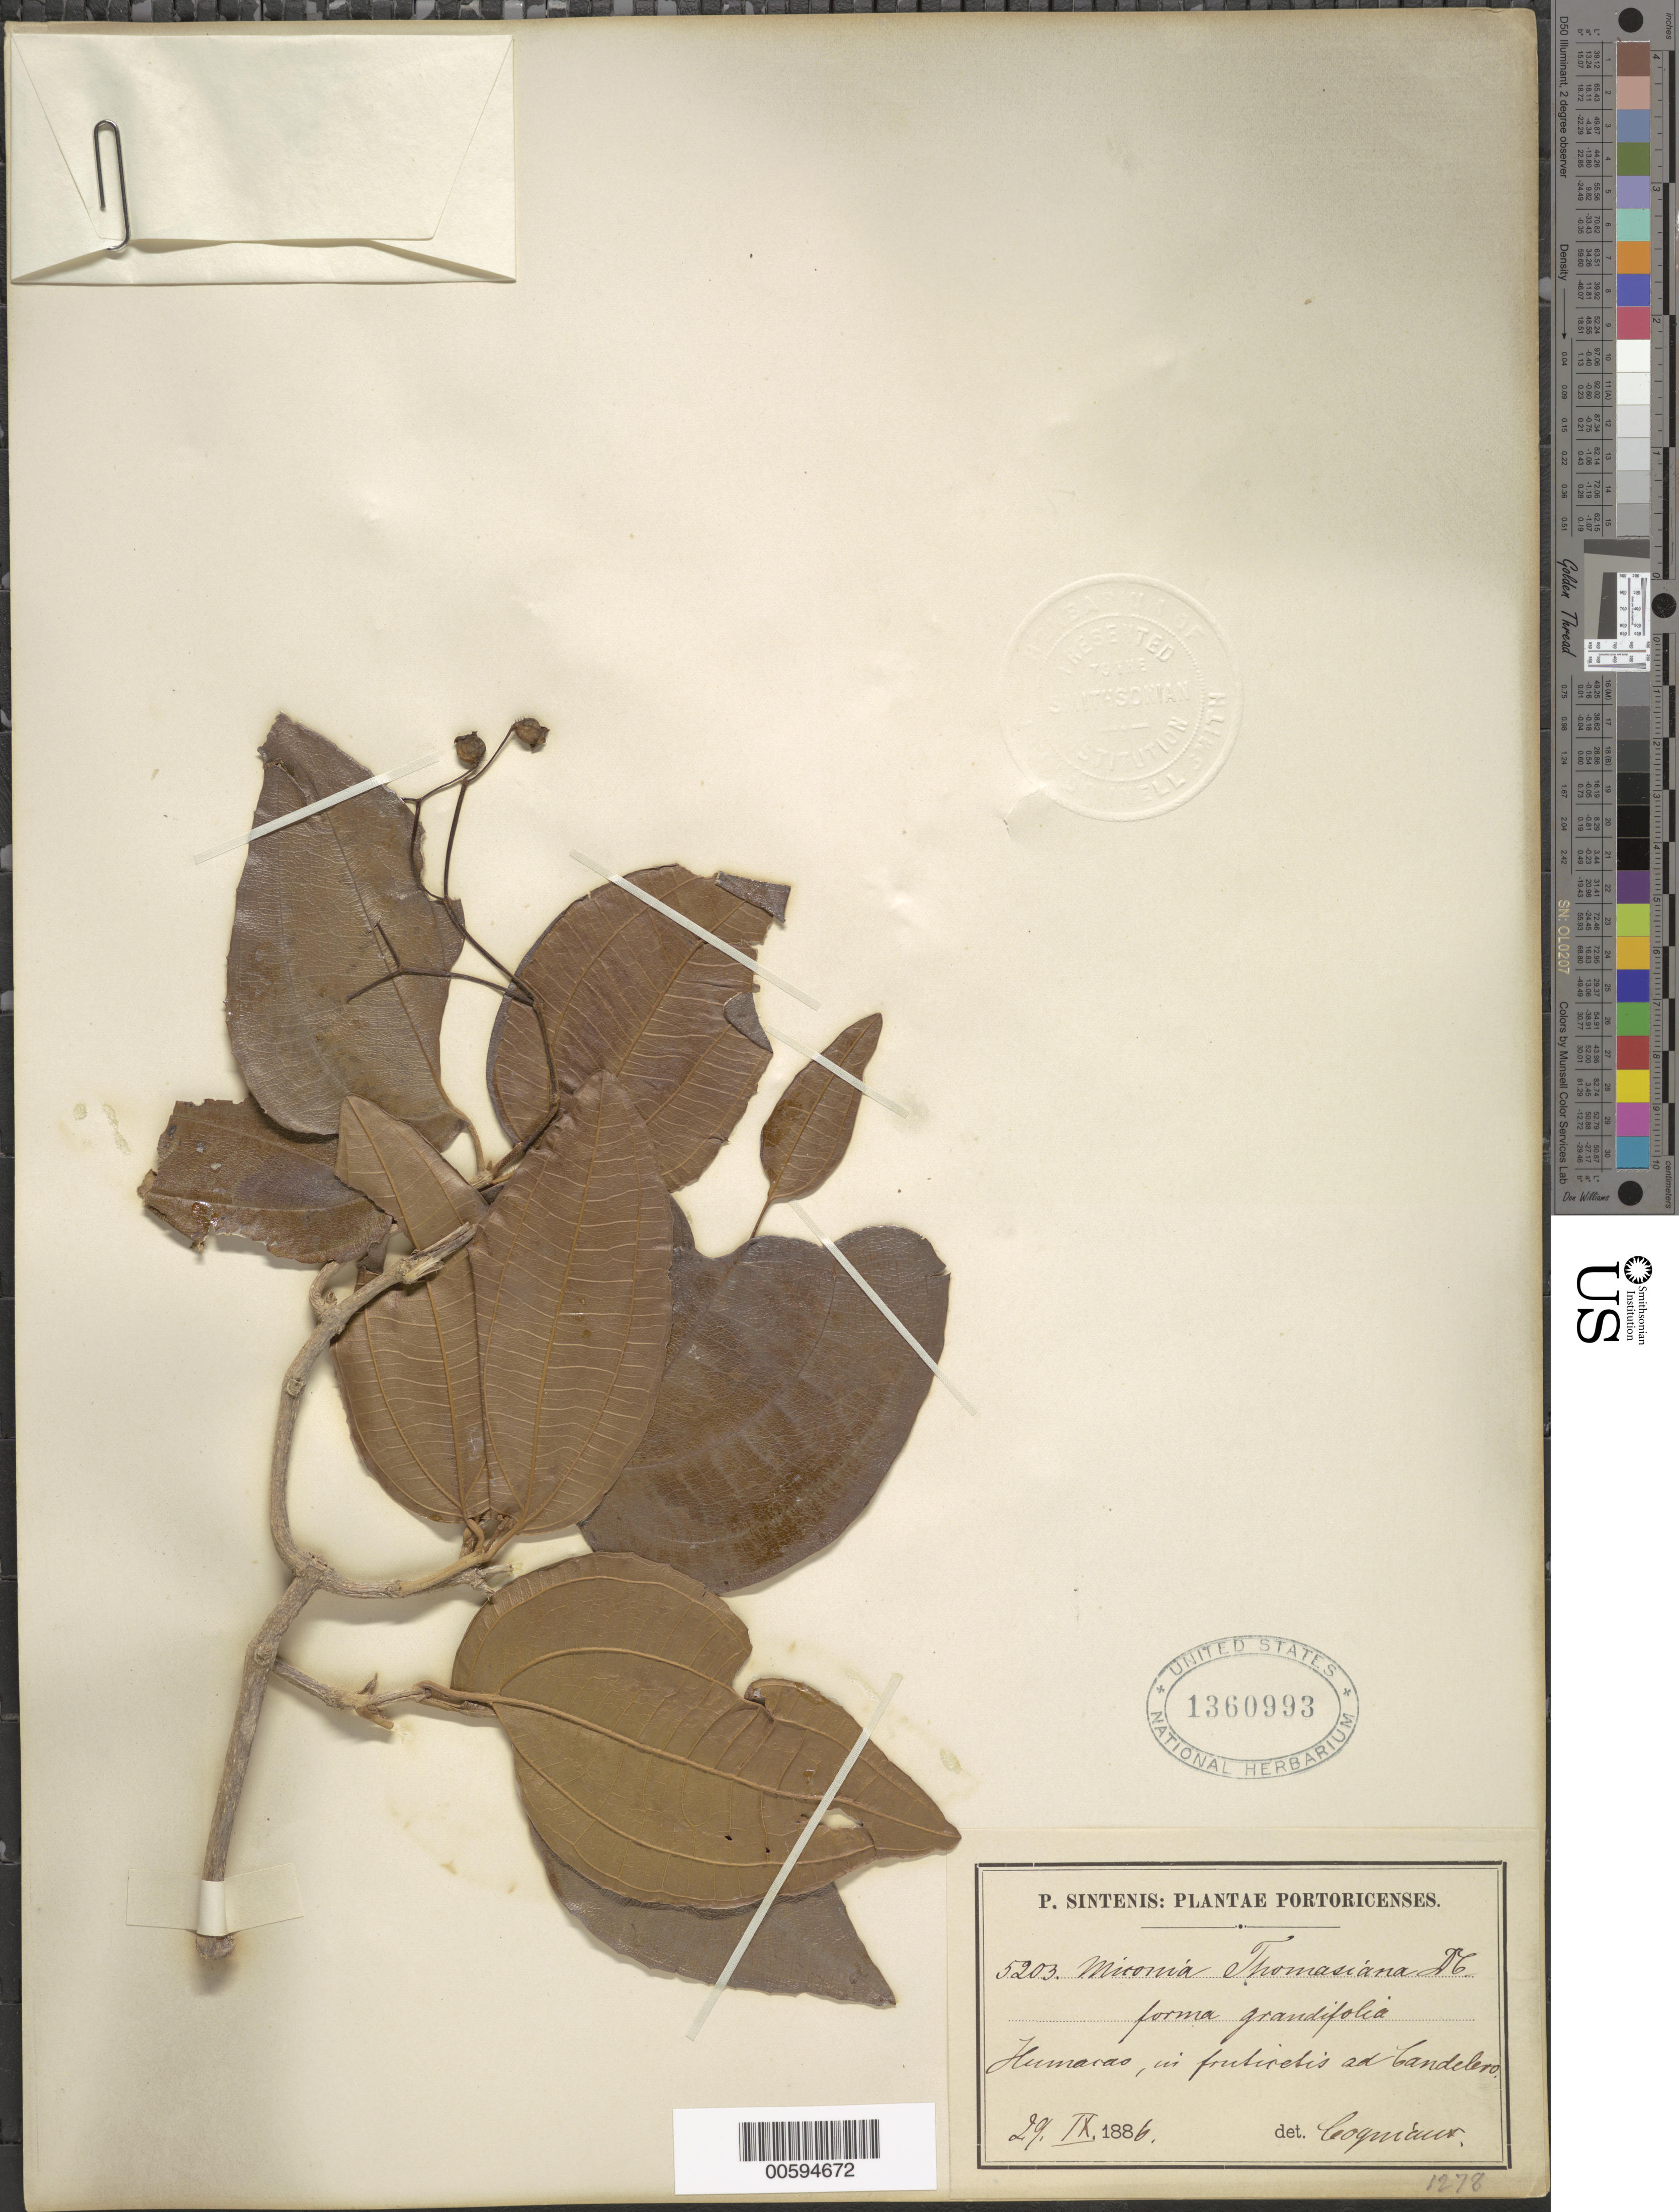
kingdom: Plantae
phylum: Tracheophyta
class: Magnoliopsida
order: Myrtales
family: Melastomataceae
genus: Miconia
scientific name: Miconia thomasiana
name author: DC.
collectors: P. Sintenis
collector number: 5203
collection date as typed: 29 Sep 1886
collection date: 1886-09-29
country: Puerto Rico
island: Greater Antilles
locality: Humacao, in fruticetis ad Candelero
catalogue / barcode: US 1360993